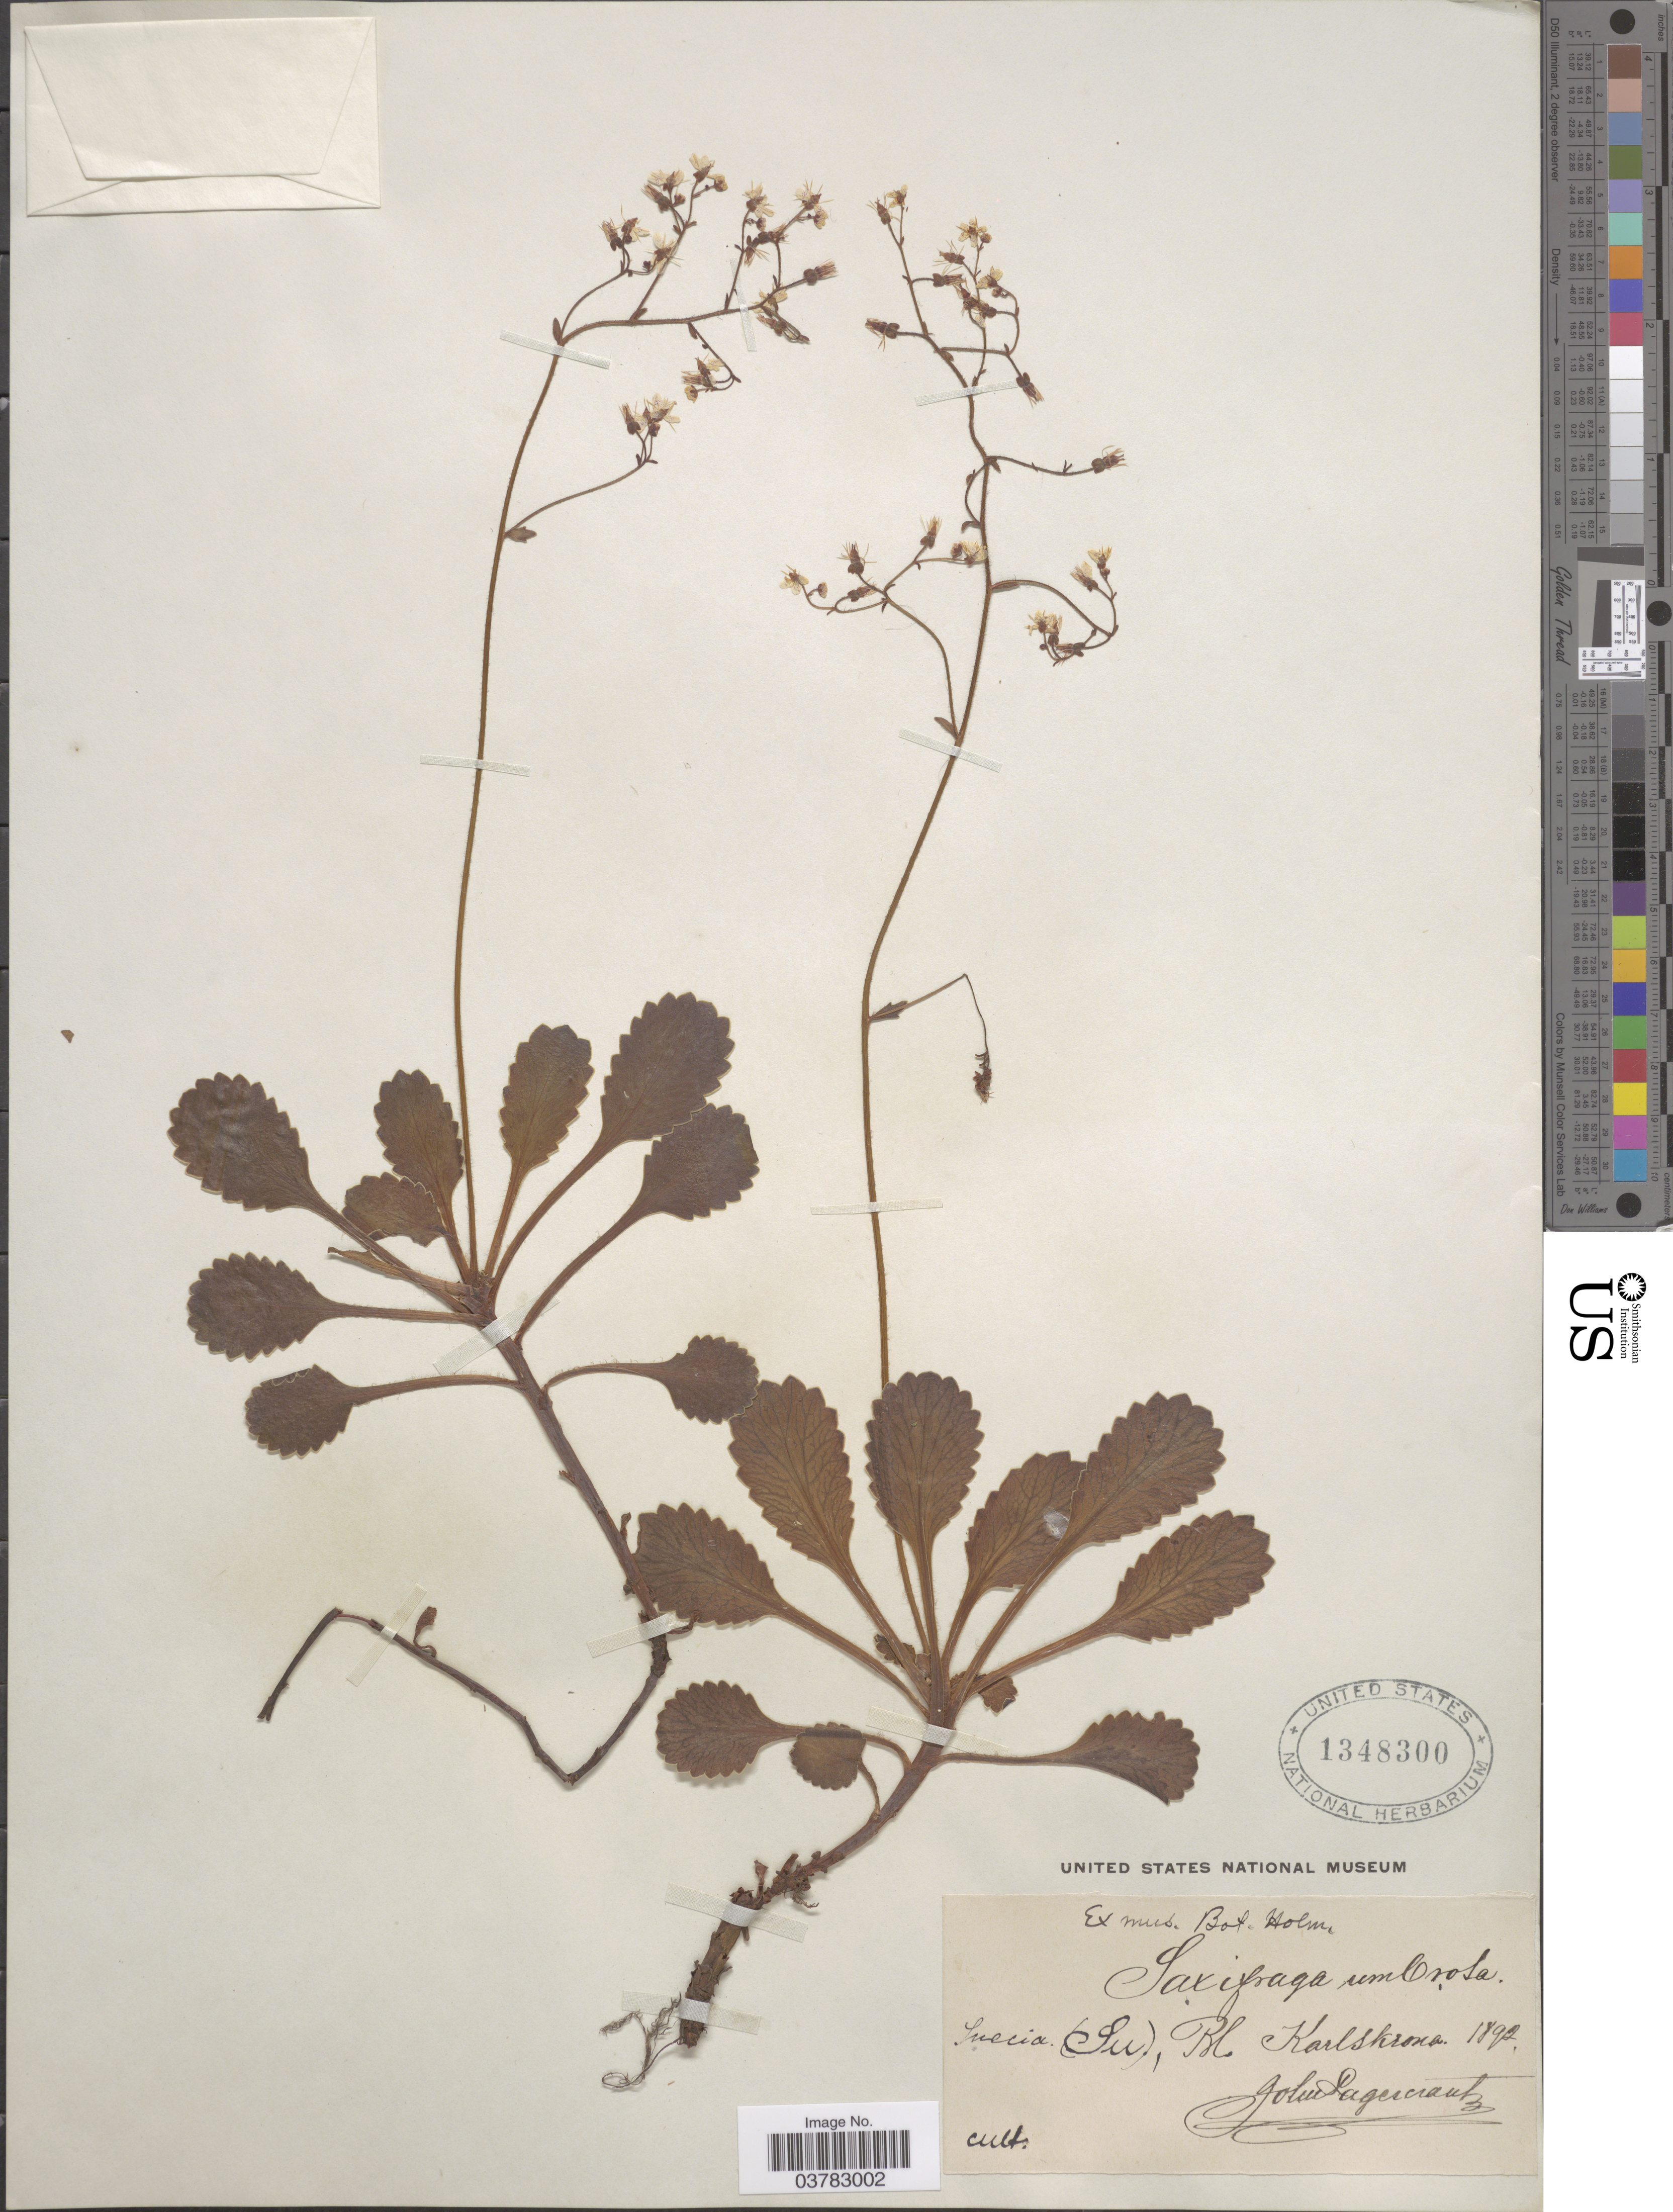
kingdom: Plantae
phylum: Tracheophyta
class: Magnoliopsida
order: Saxifragales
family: Saxifragaceae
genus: Saxifraga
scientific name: Saxifraga umbrosa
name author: L.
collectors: J. Lagercrantz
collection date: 1892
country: Sweden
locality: Suecia (Su.), Bl Karlskrona.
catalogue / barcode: US 1348300